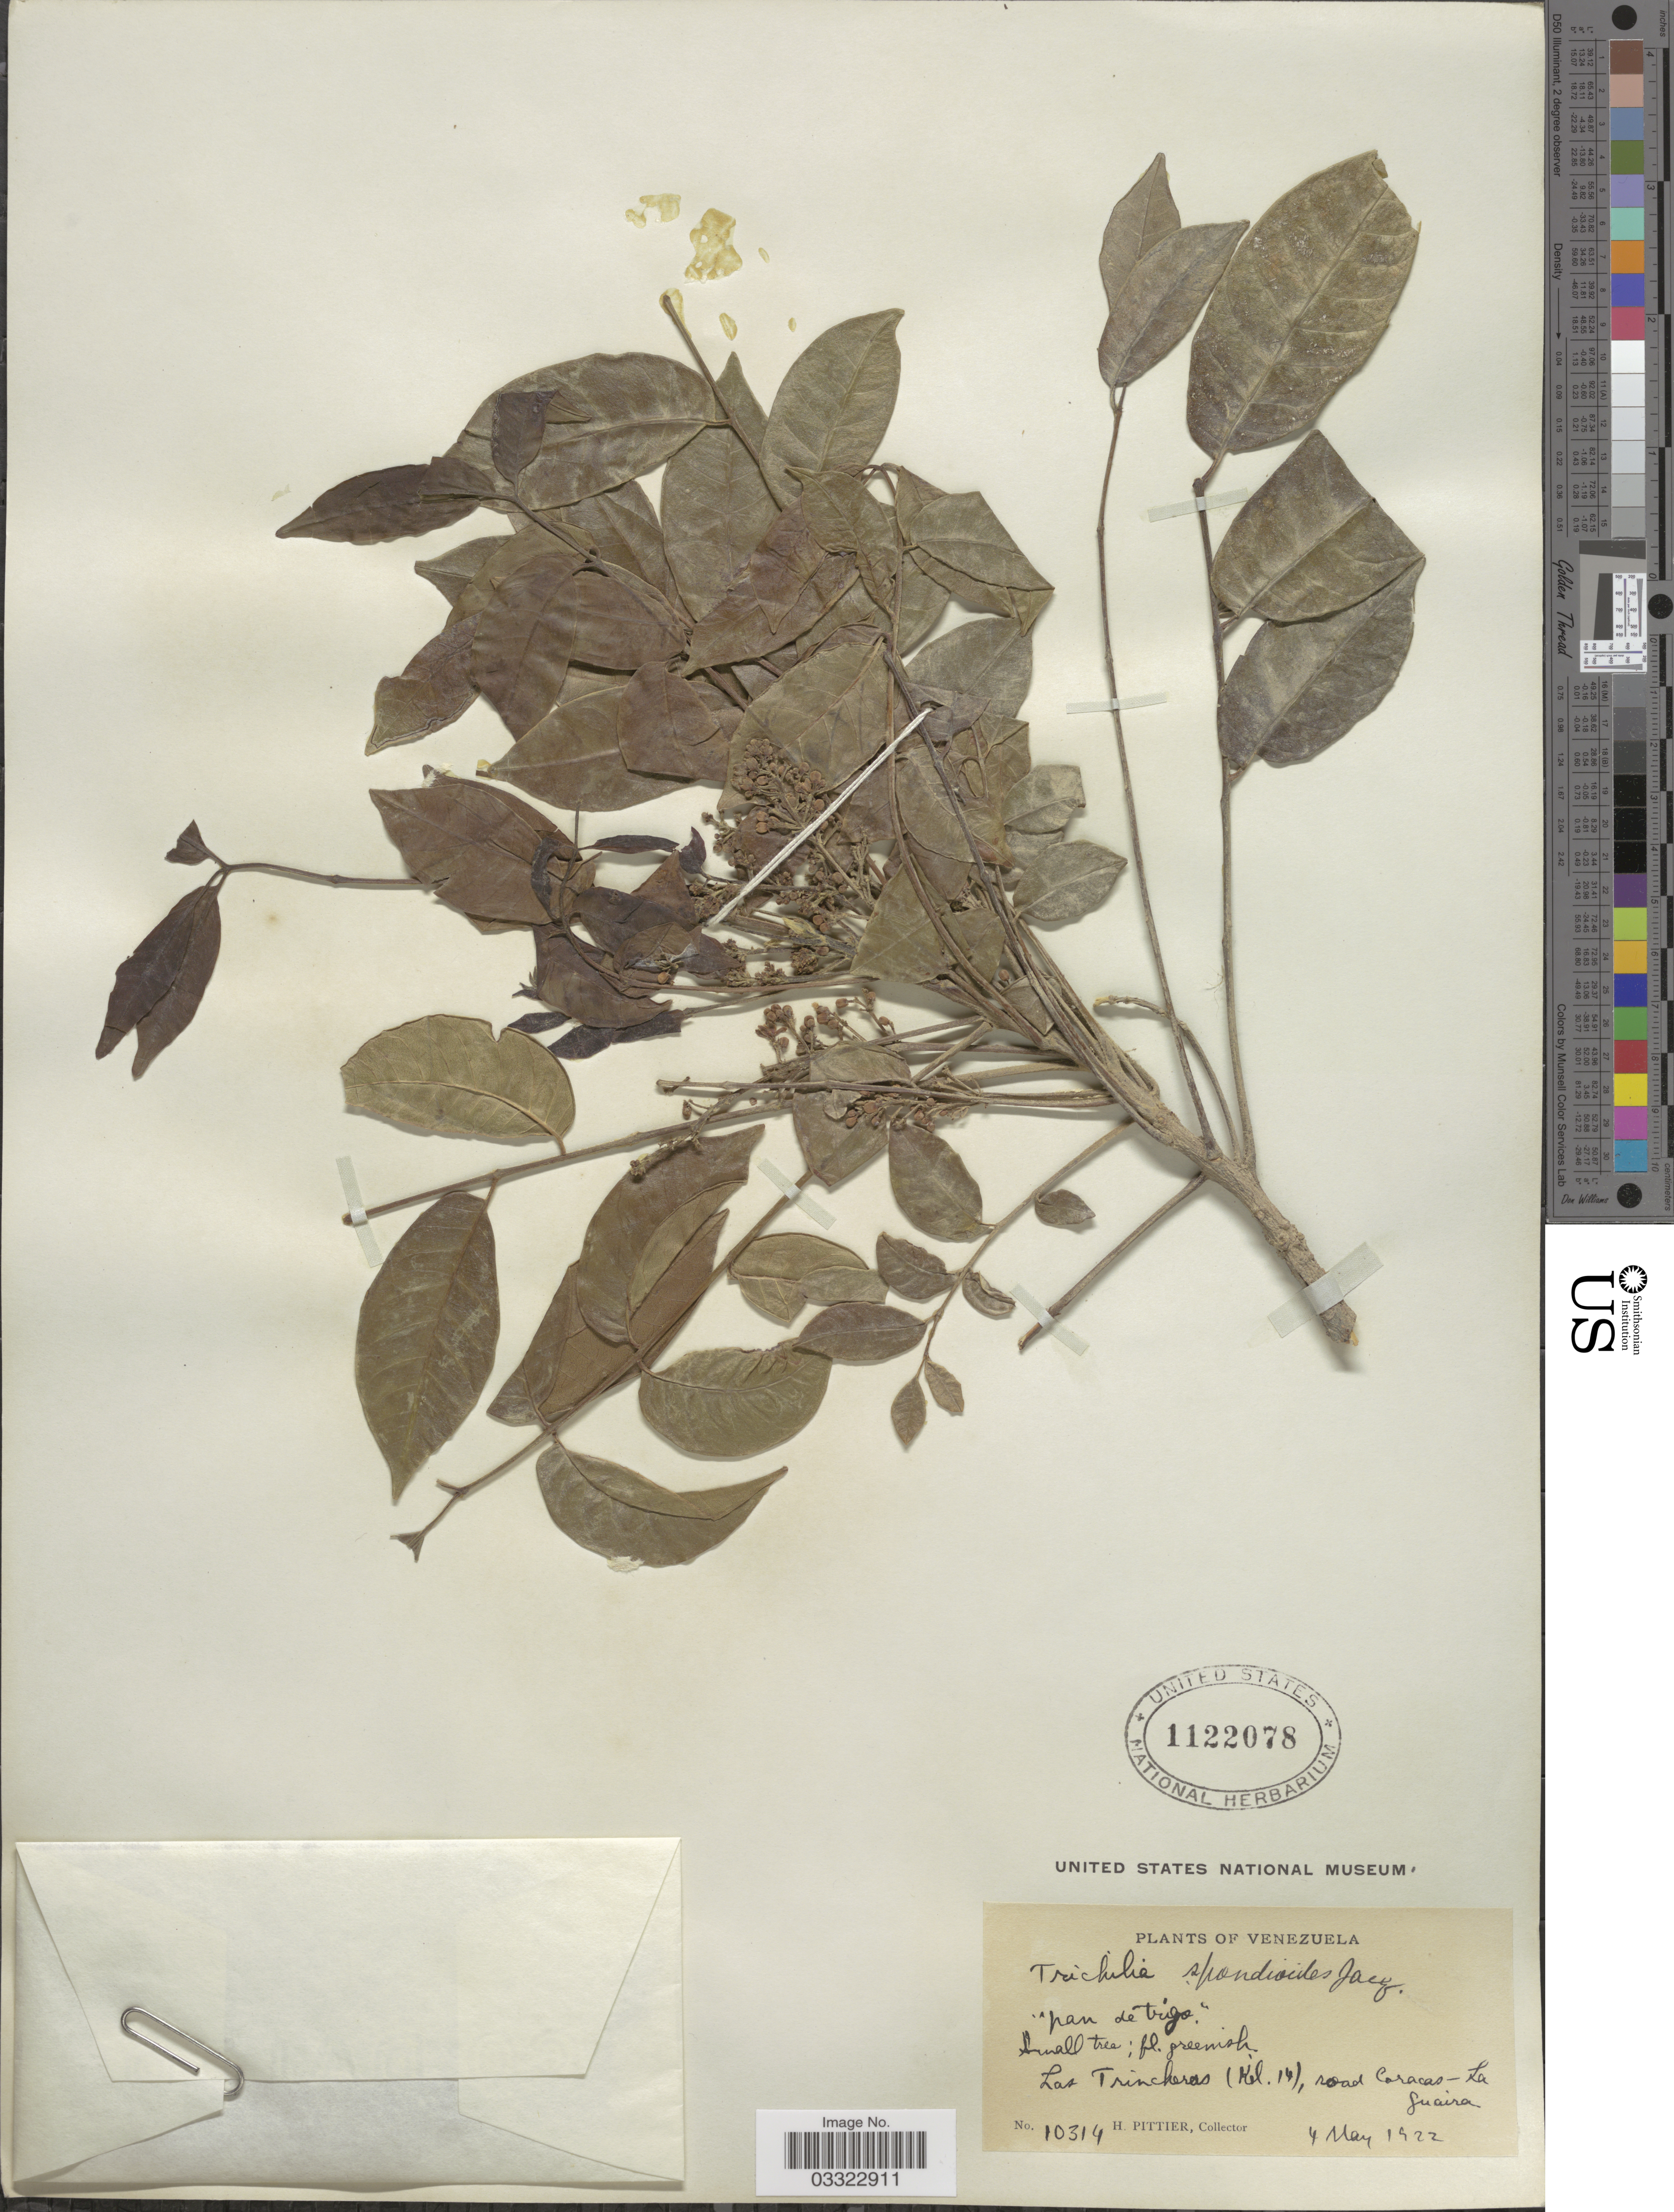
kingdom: Plantae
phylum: Tracheophyta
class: Magnoliopsida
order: Sapindales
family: Meliaceae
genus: Trichilia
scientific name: Trichilia hirta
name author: L.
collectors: H. F. Pittier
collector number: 10314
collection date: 1922-05-04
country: Venezuela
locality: Las Trincheras (Kil. 14), road Caracas - La Guaira.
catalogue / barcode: US 1122078